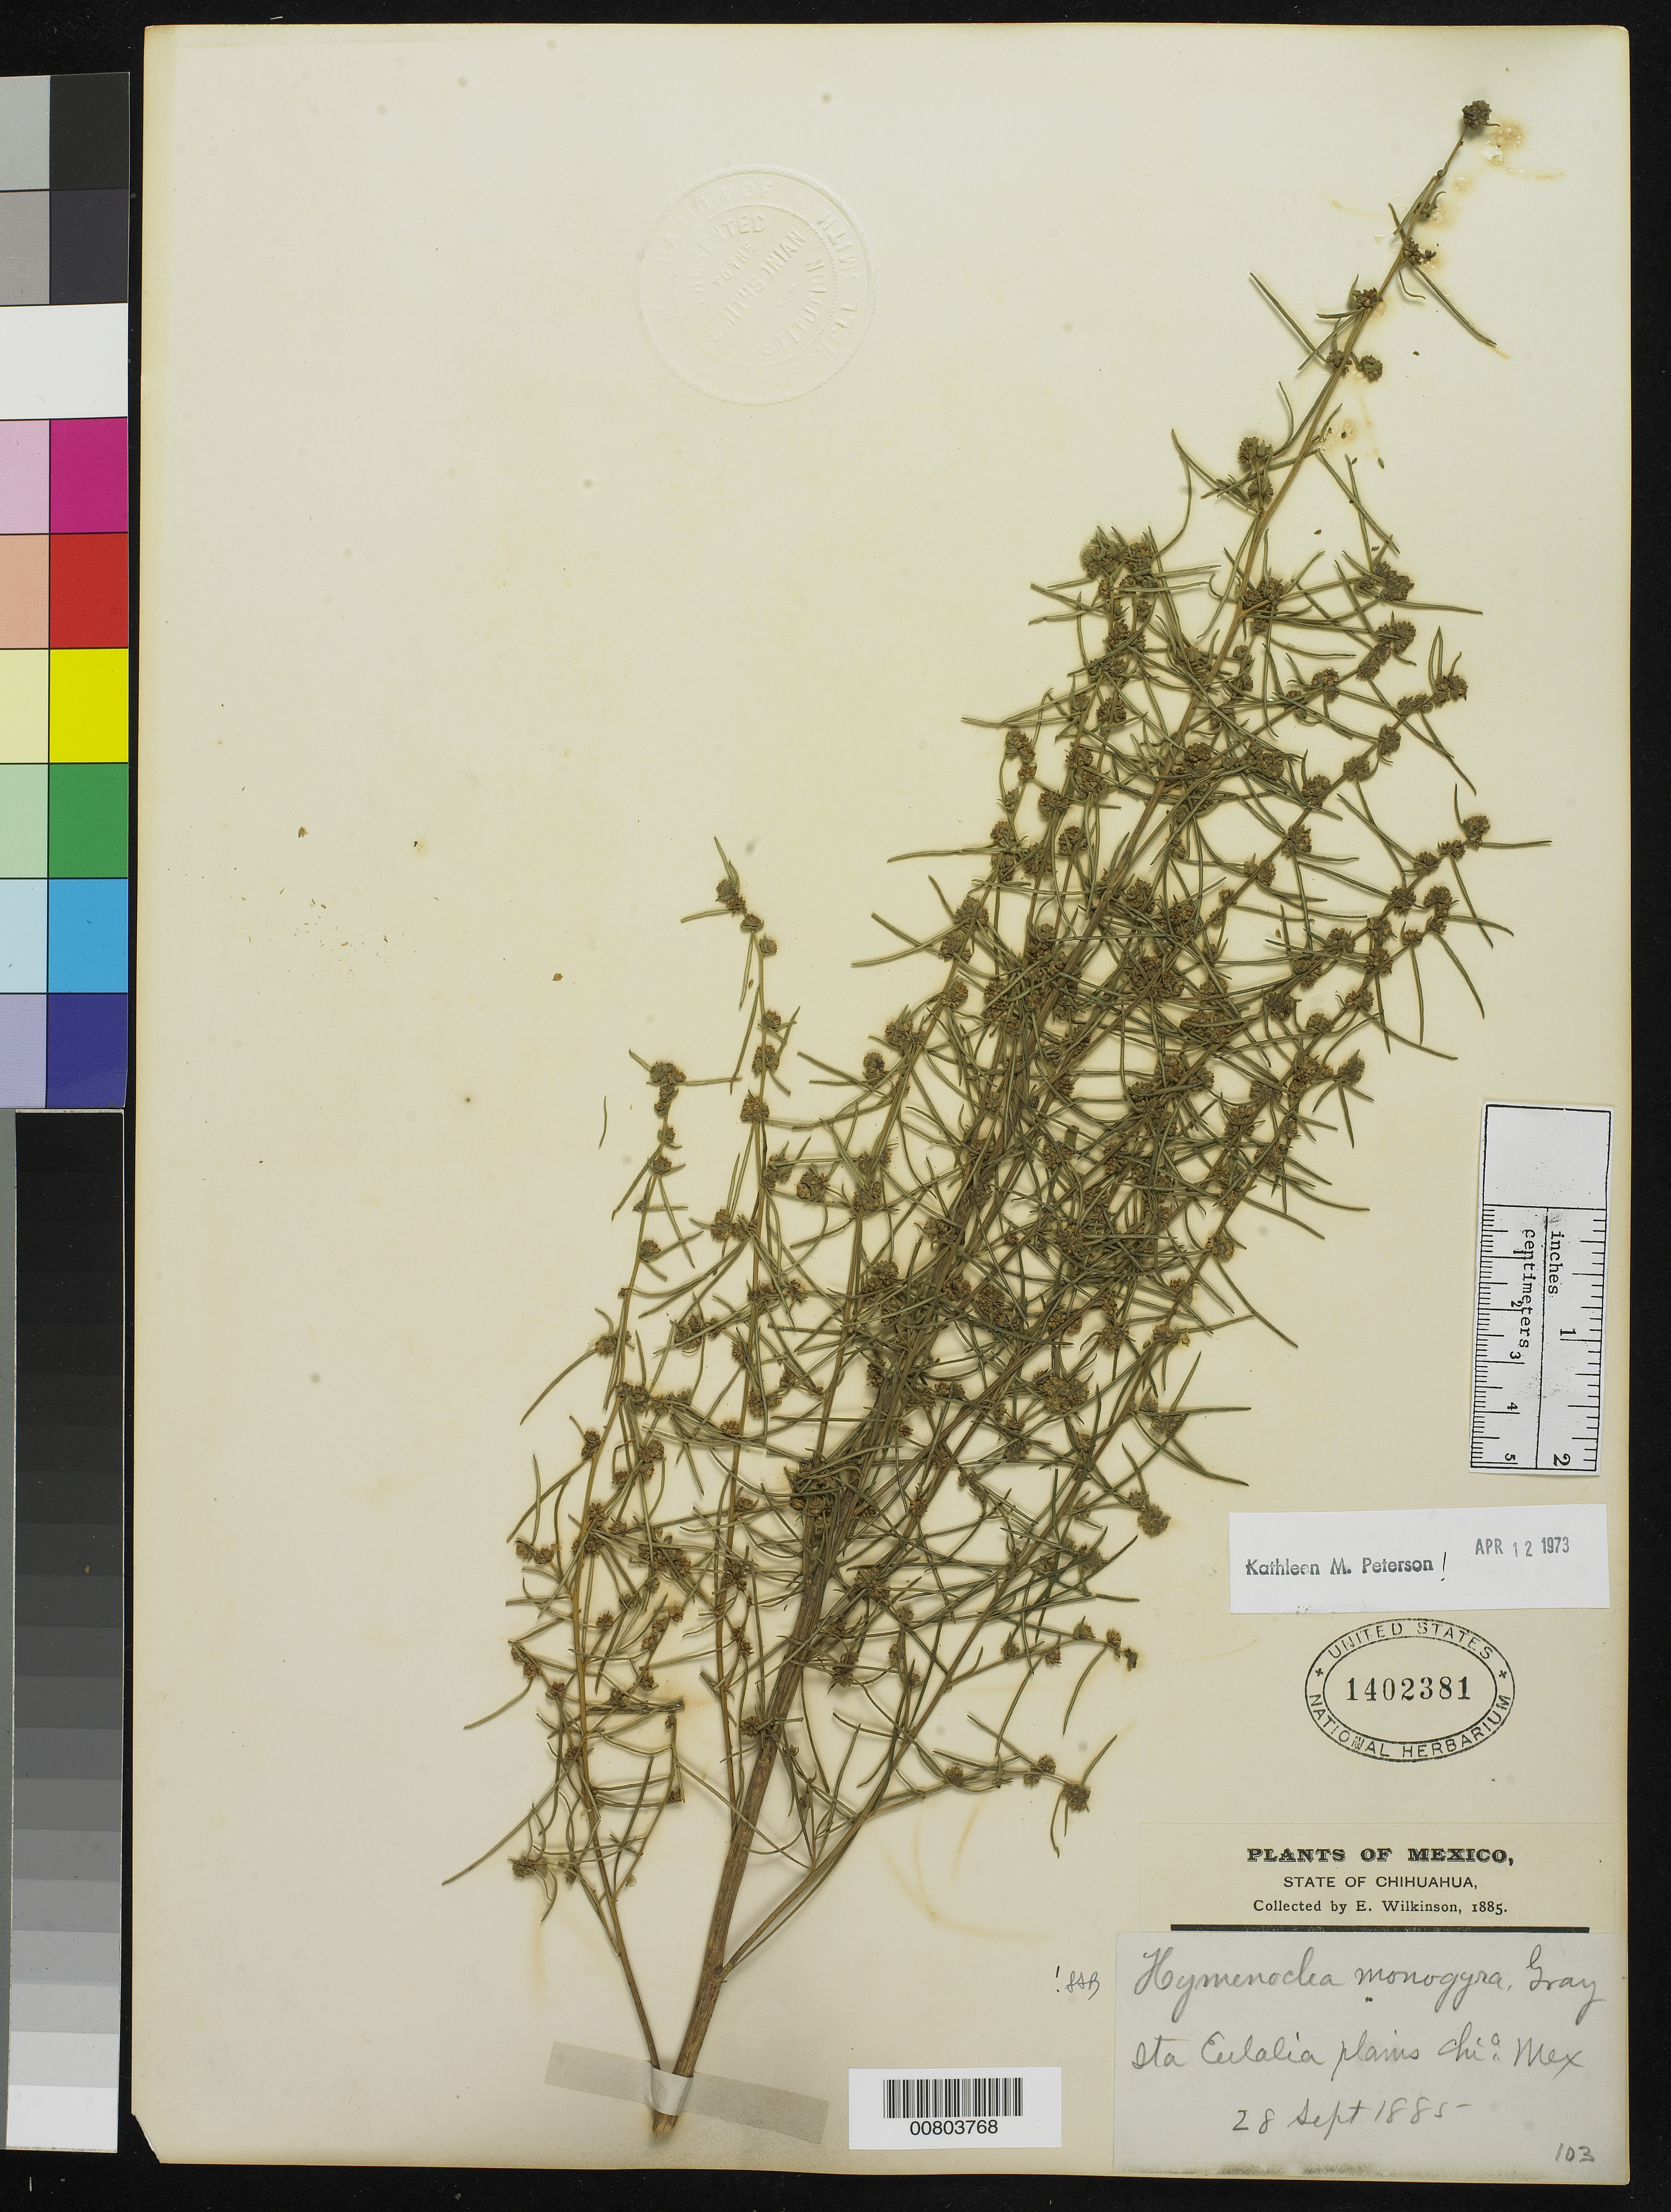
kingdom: Plantae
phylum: Tracheophyta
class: Magnoliopsida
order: Asterales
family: Asteraceae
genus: Hymenoclea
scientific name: Hymenoclea monogyra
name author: Torr. & A. Gray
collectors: E. Wilkinson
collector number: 103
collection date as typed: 28 Sep 1885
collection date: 1885-09-28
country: Mexico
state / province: Chihuahua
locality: Sta. Eulalia plains, Chihuahua.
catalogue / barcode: US 1402381